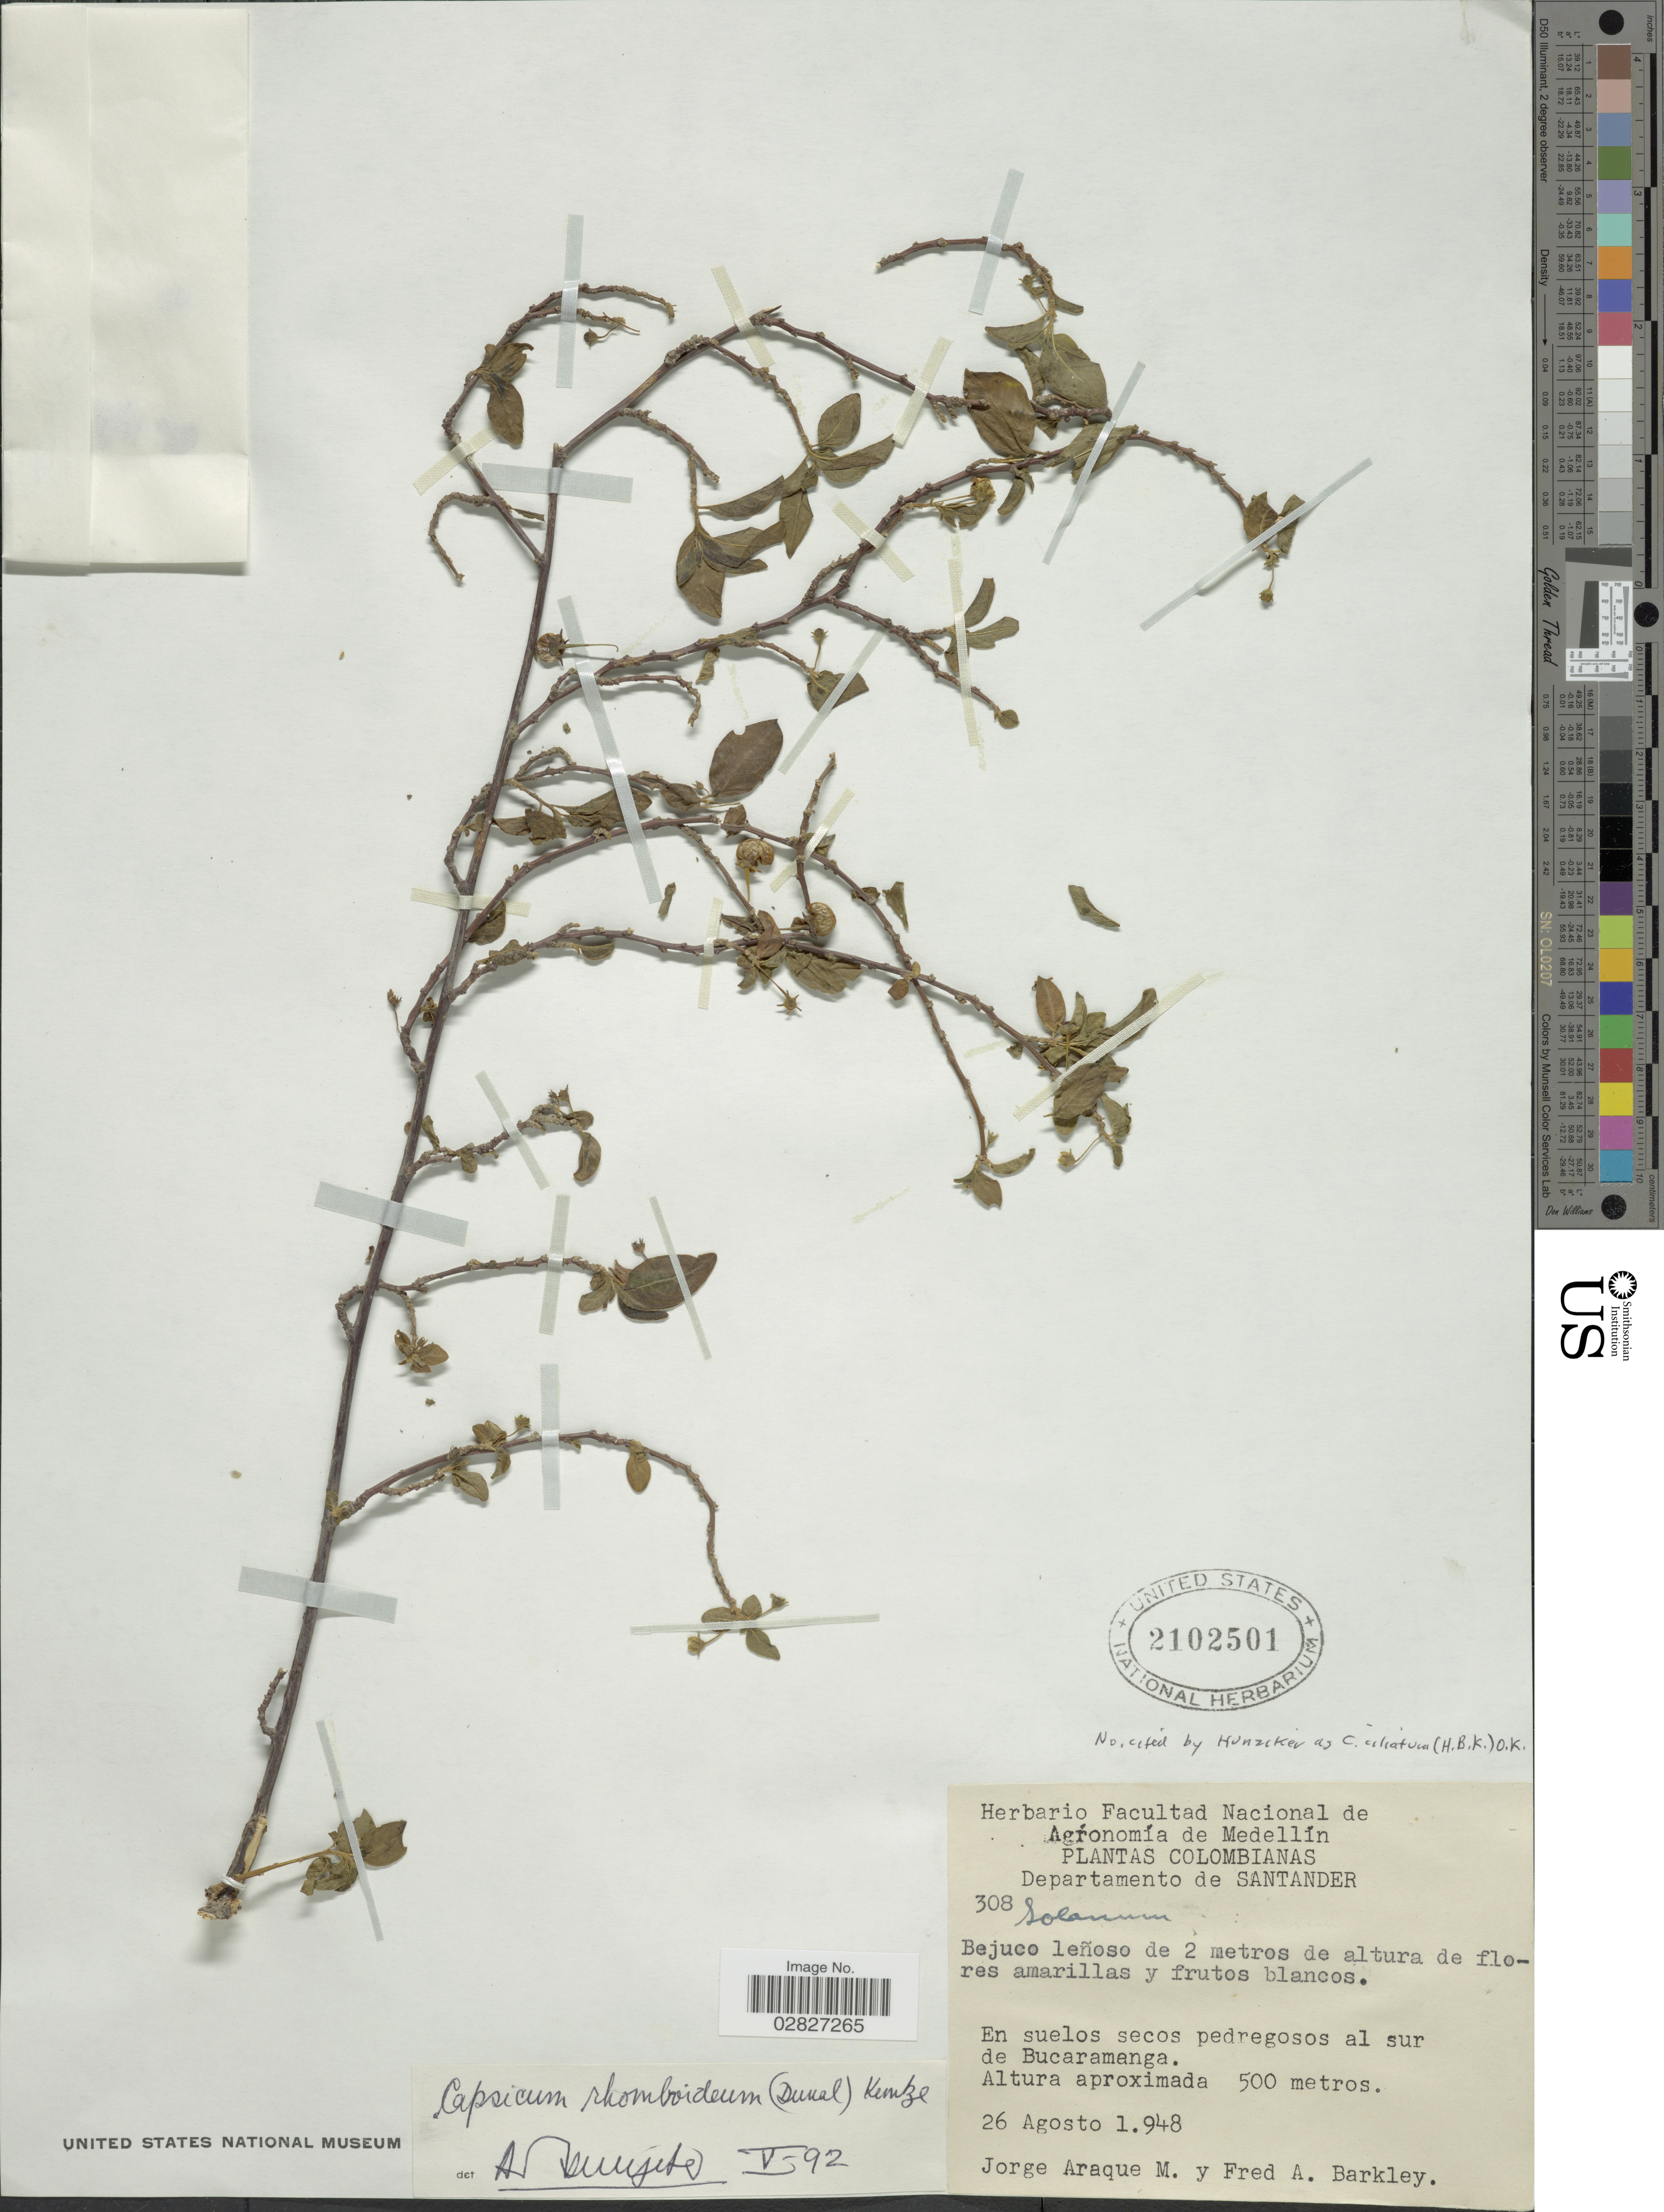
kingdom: Plantae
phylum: Tracheophyta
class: Magnoliopsida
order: Solanales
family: Solanaceae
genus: Capsicum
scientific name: Capsicum rhomboideum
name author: (Humb. & Bonpl. ex Dunal) Kuntze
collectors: J. Araque Molina & F. A. Barkley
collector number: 308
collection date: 1948-08-26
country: Colombia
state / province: Santander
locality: Departamento de Santander. En suelos secos pedregosos al sur de Bucaramanga.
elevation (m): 500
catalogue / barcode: US 2102501